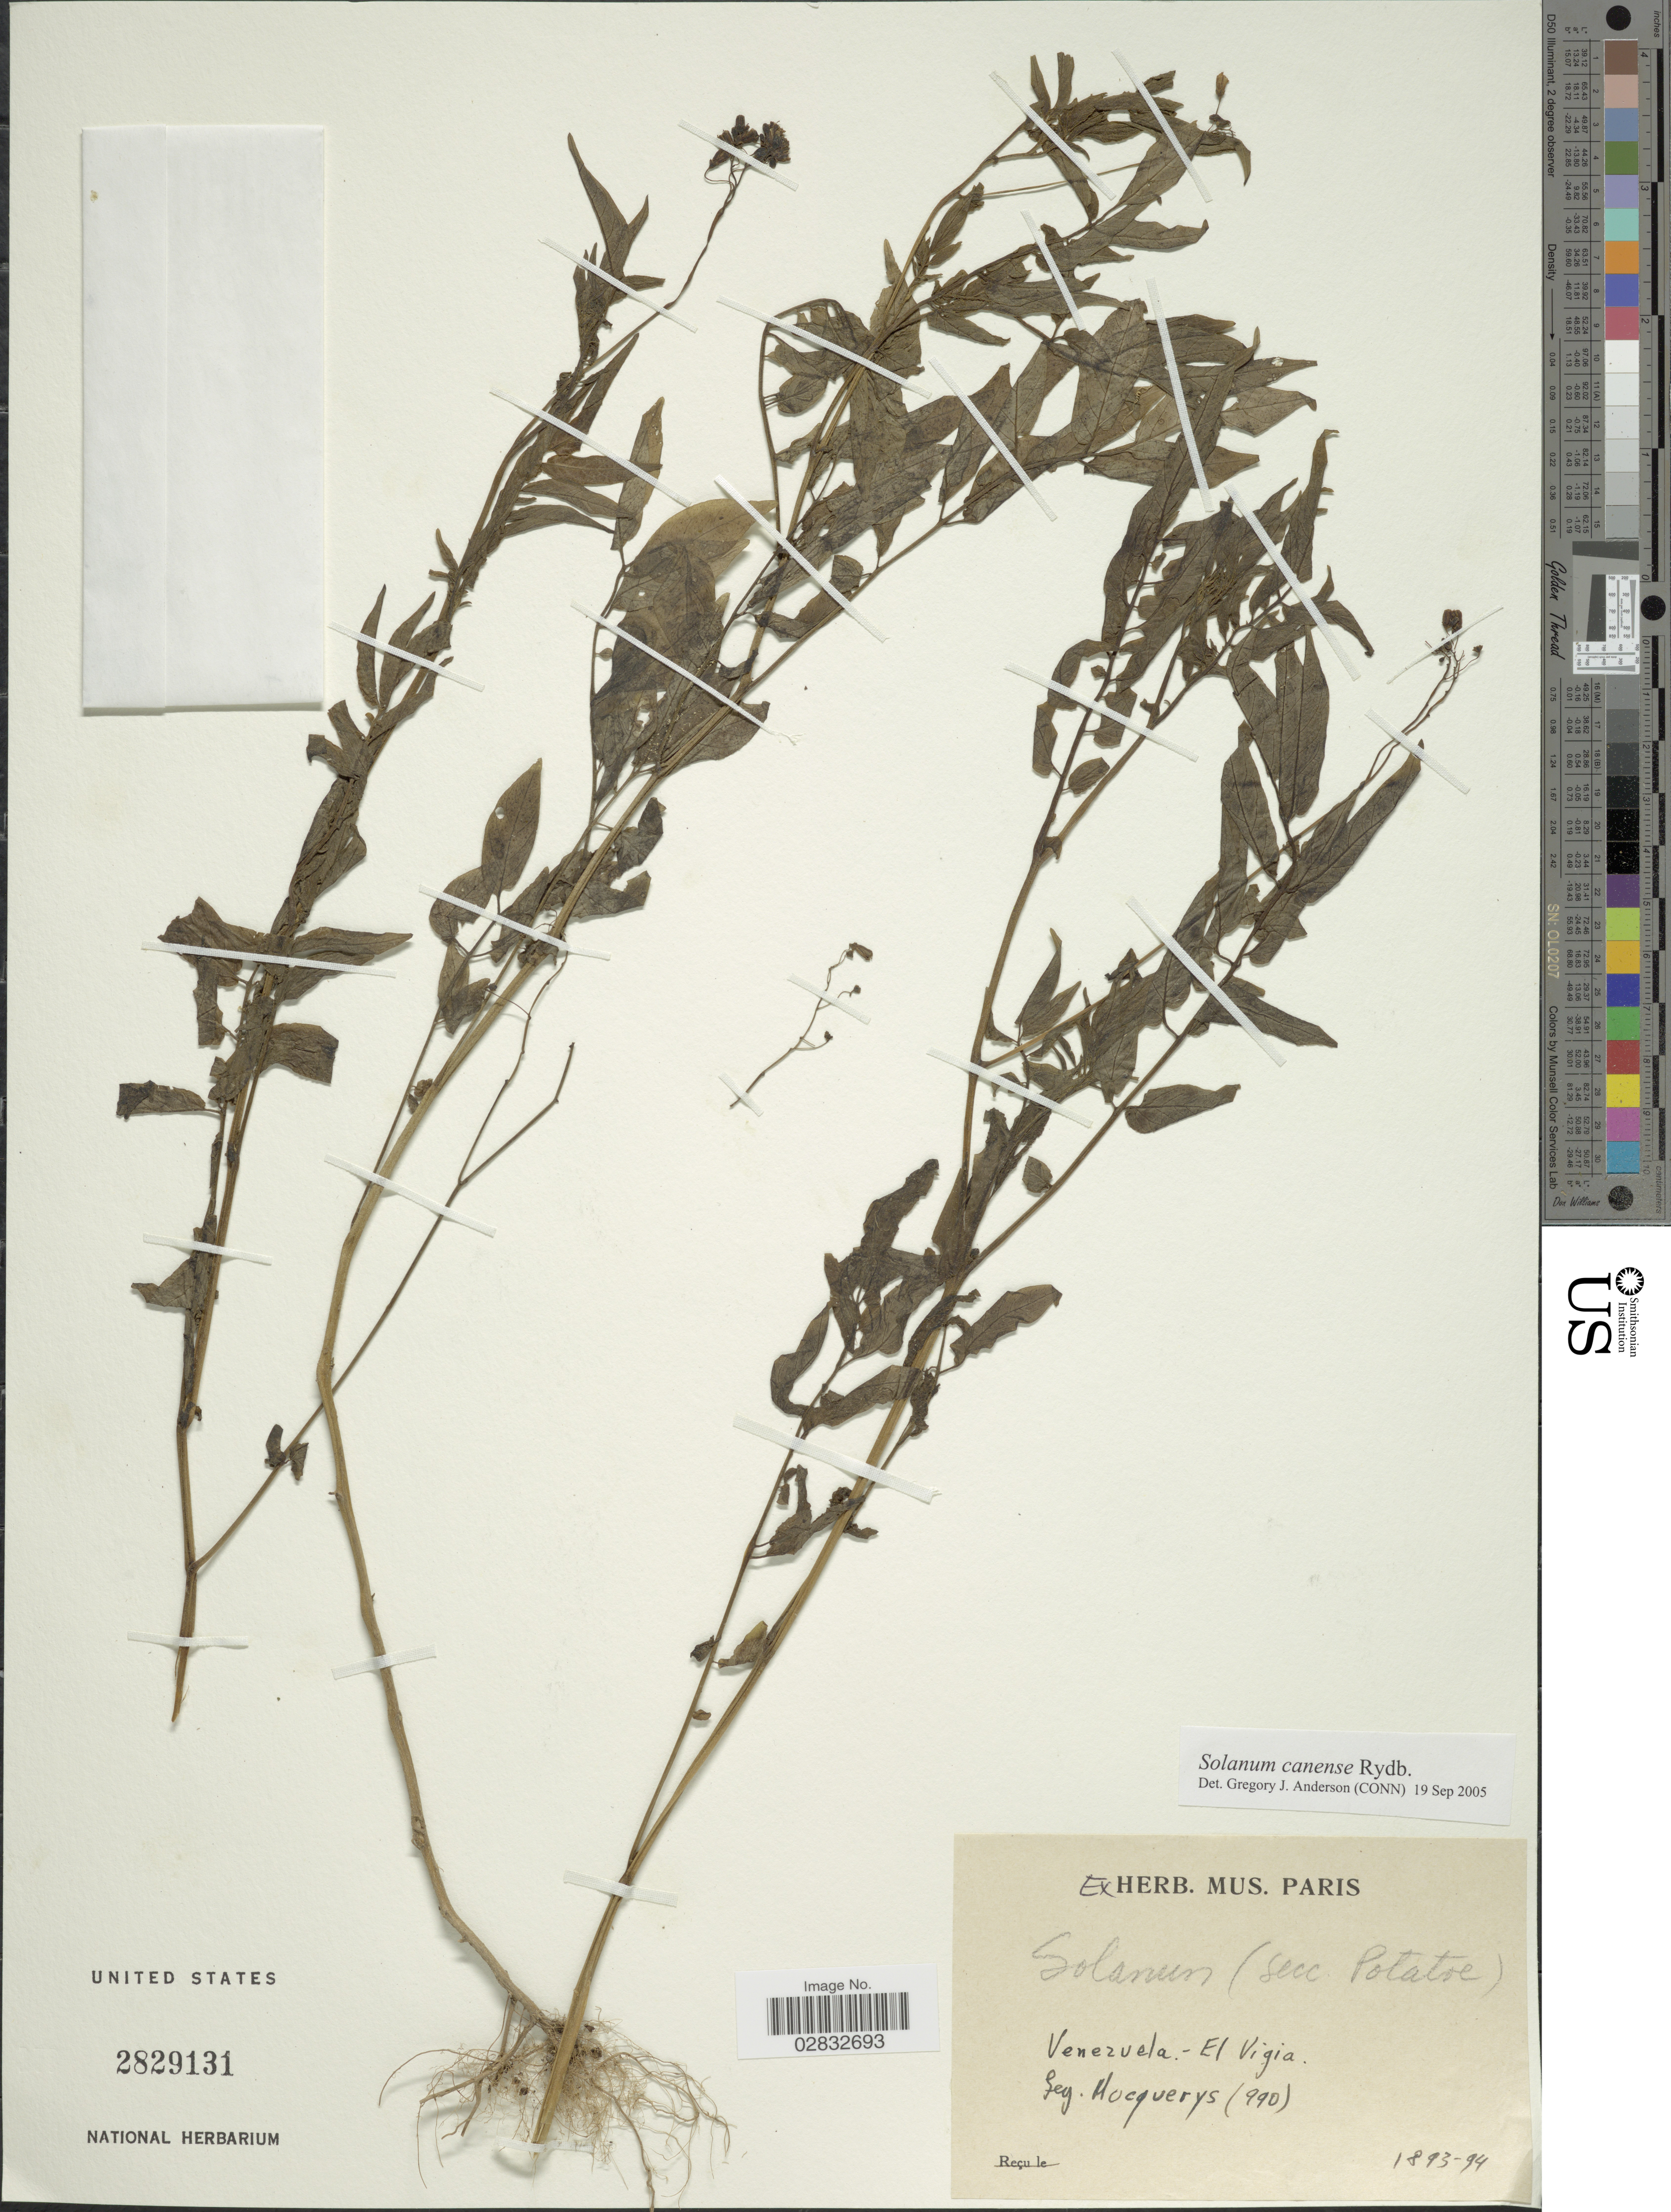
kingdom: Plantae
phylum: Tracheophyta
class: Magnoliopsida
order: Solanales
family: Solanaceae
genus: Solanum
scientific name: Solanum canaosense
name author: L.B. Sm. & Downs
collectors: A. Mocquerys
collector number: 990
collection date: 1893/1894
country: Venezuela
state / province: Mérida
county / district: Alberto Adriani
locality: El Vigía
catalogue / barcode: US 2829131